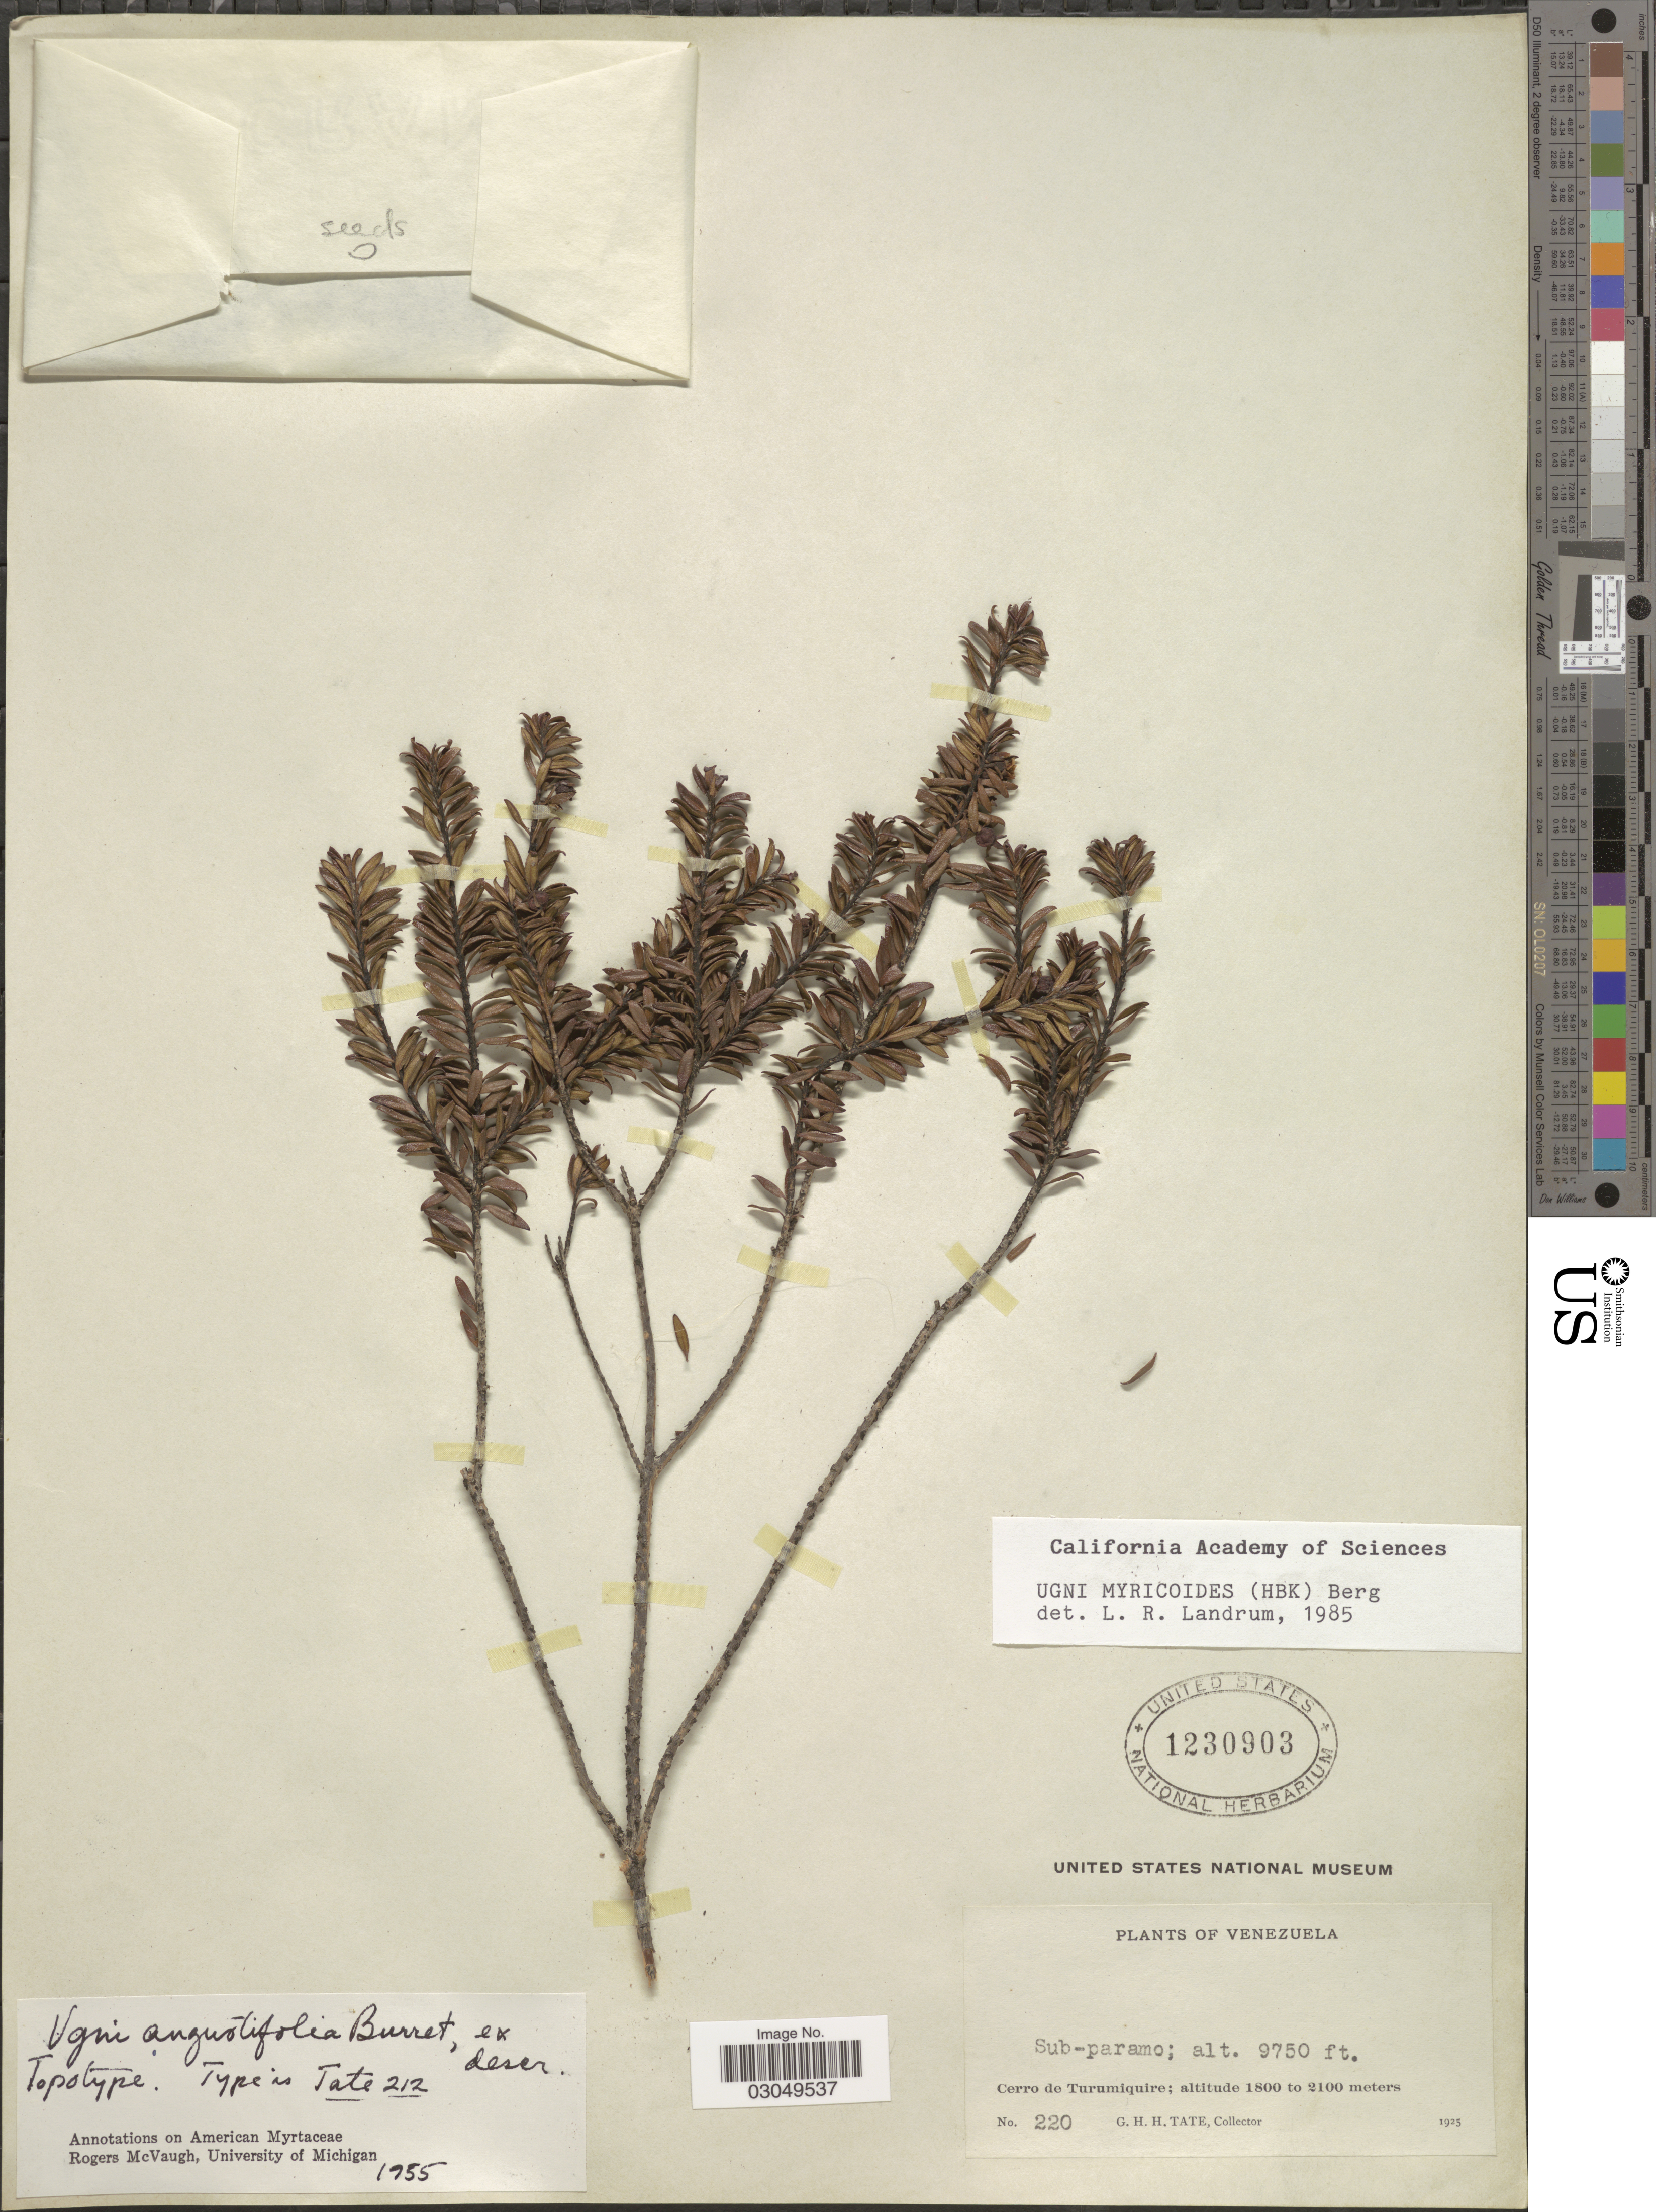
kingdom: Plantae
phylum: Tracheophyta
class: Magnoliopsida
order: Myrtales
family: Myrtaceae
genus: Ugni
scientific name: Ugni myricoides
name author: (Kunth) O. Berg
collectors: G. H. H.Tate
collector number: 220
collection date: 1925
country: Venezuela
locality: Cerro de Turumiquire.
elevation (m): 1800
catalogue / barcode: US 1230903